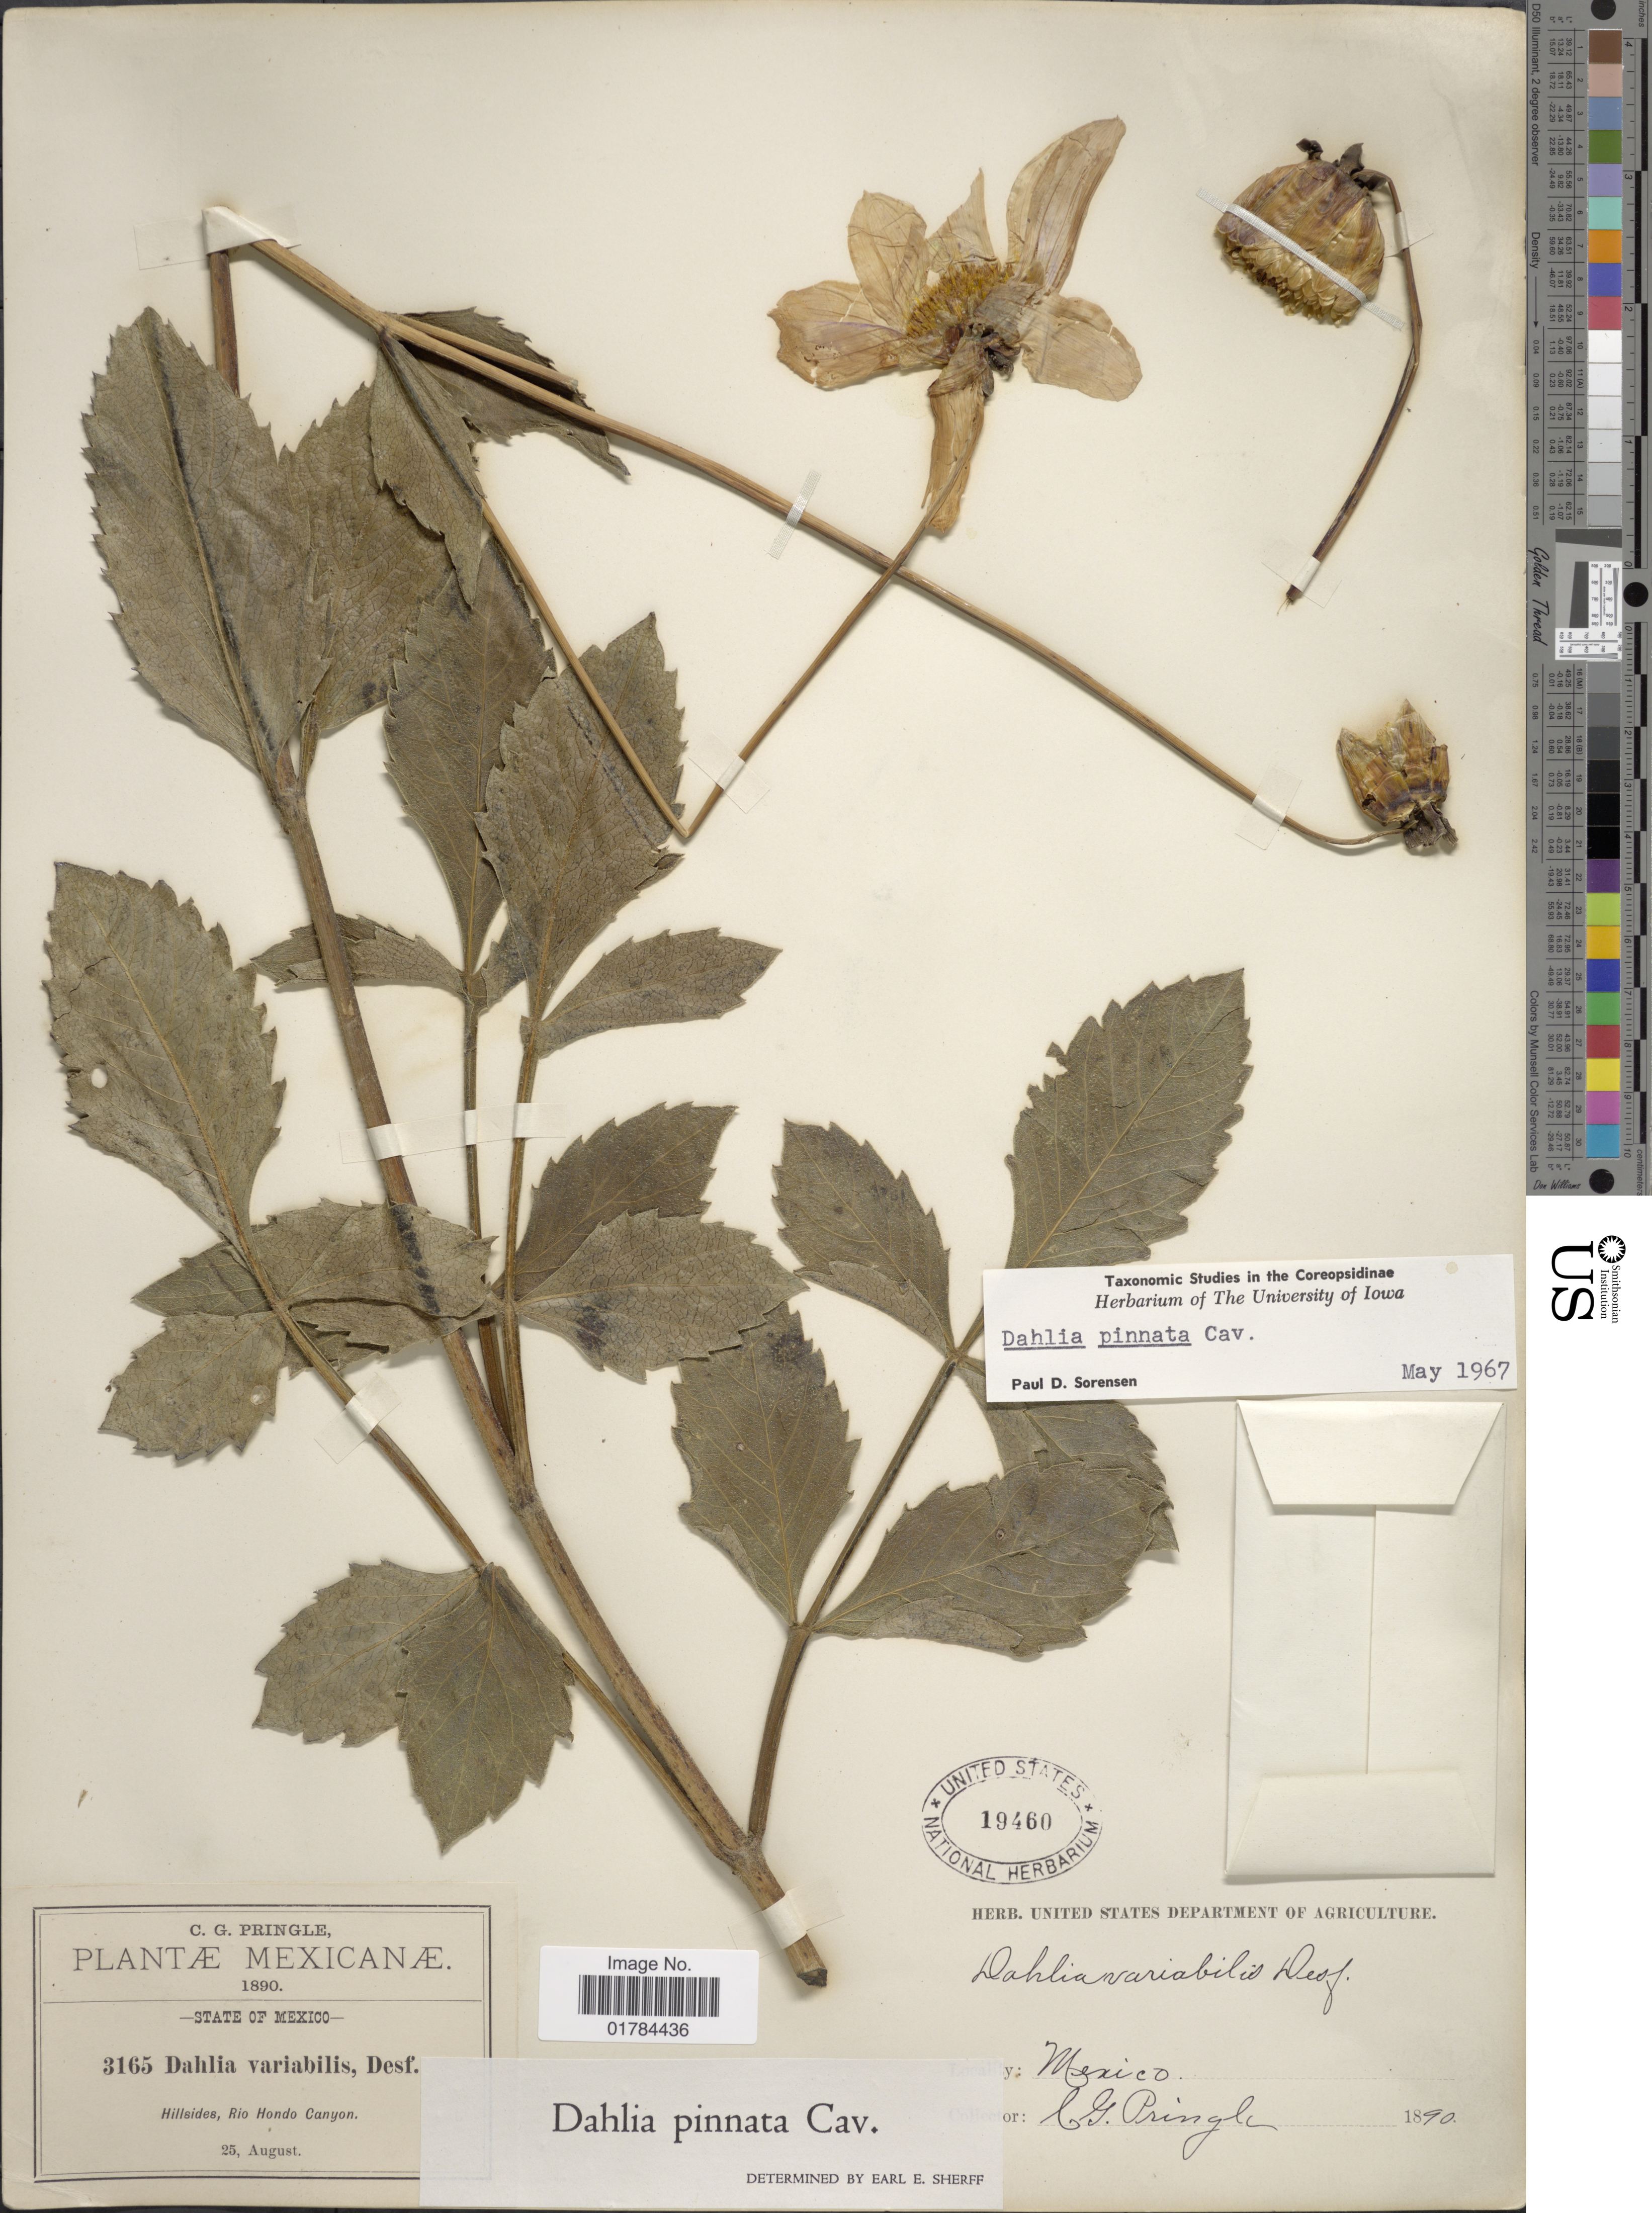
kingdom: Plantae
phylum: Tracheophyta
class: Magnoliopsida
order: Asterales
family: Asteraceae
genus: Dahlia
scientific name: Dahlia pinnata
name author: Cav.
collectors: C. G. Pringle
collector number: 3165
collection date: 1890-08-25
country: Mexico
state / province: México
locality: Hillside, Rio Hondo Canyon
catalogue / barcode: US 19460